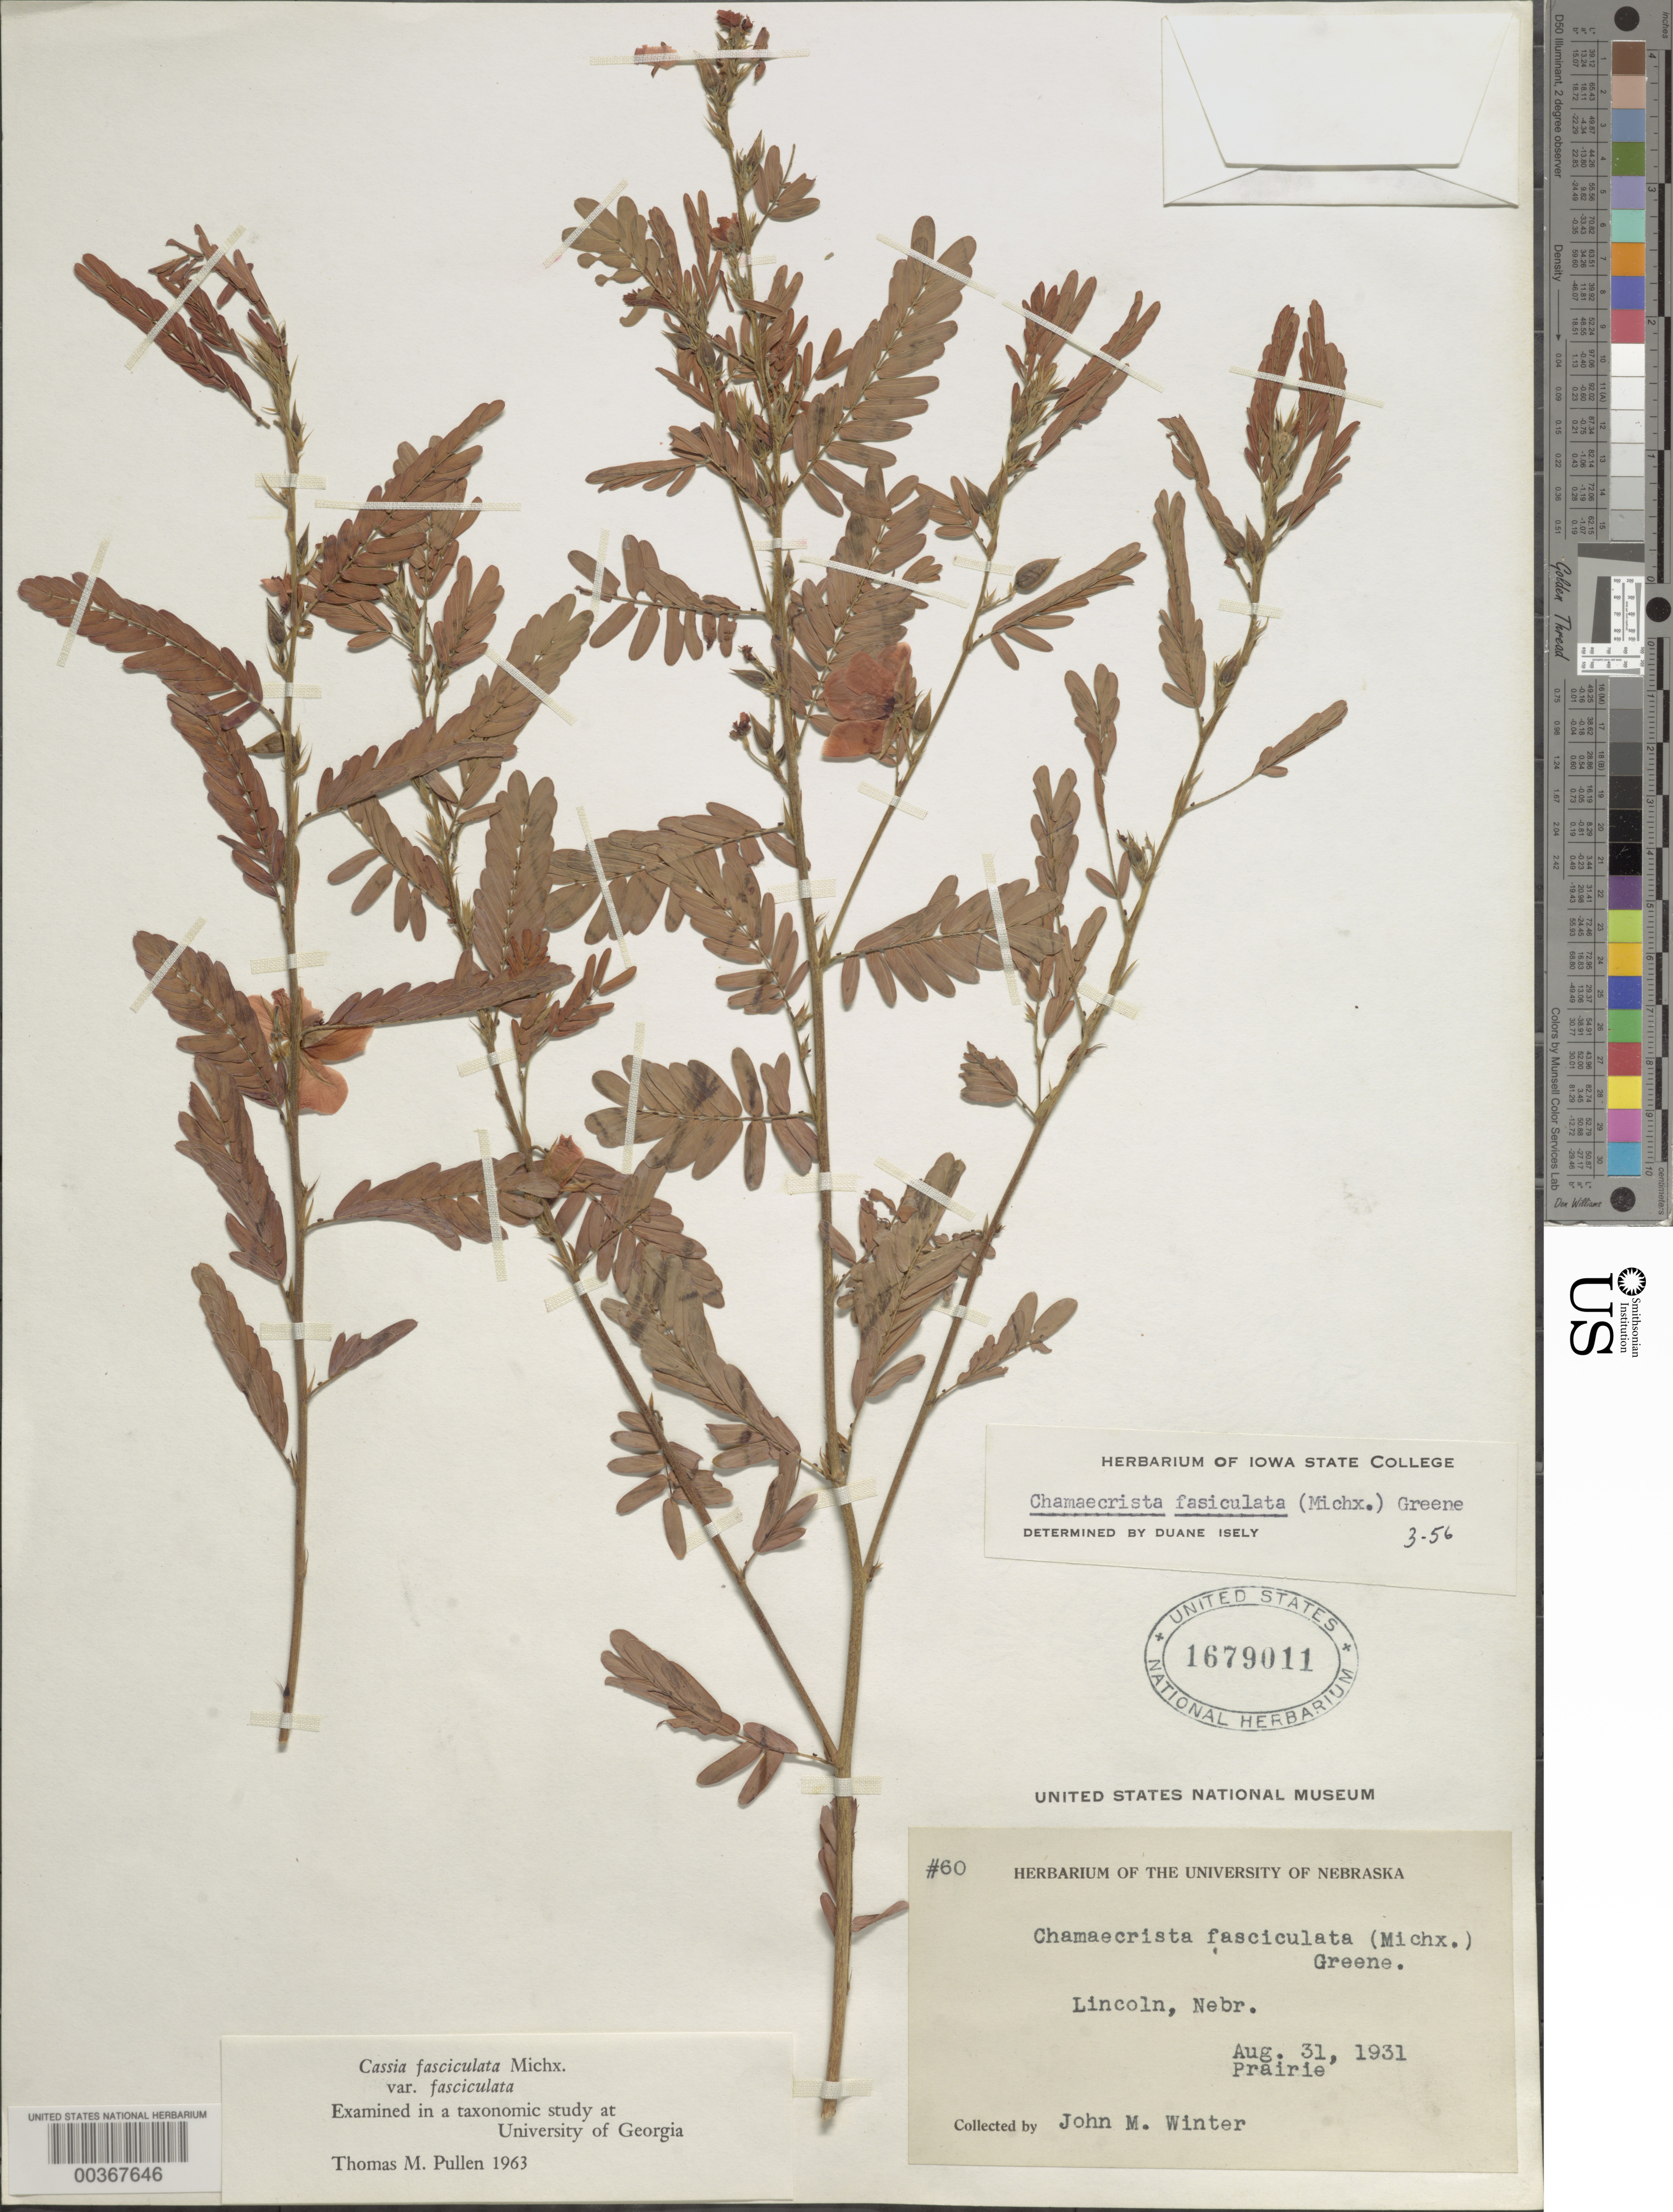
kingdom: Plantae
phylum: Tracheophyta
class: Magnoliopsida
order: Fabales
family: Fabaceae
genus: Chamaecrista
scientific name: Chamaecrista fasciculata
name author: (Michx.) Greene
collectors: J. M. Winter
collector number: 60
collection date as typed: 31 Aug 1931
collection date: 1931-08-31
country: United States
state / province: Nebraska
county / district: Lancaster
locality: Lincoln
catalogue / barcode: US 1679011